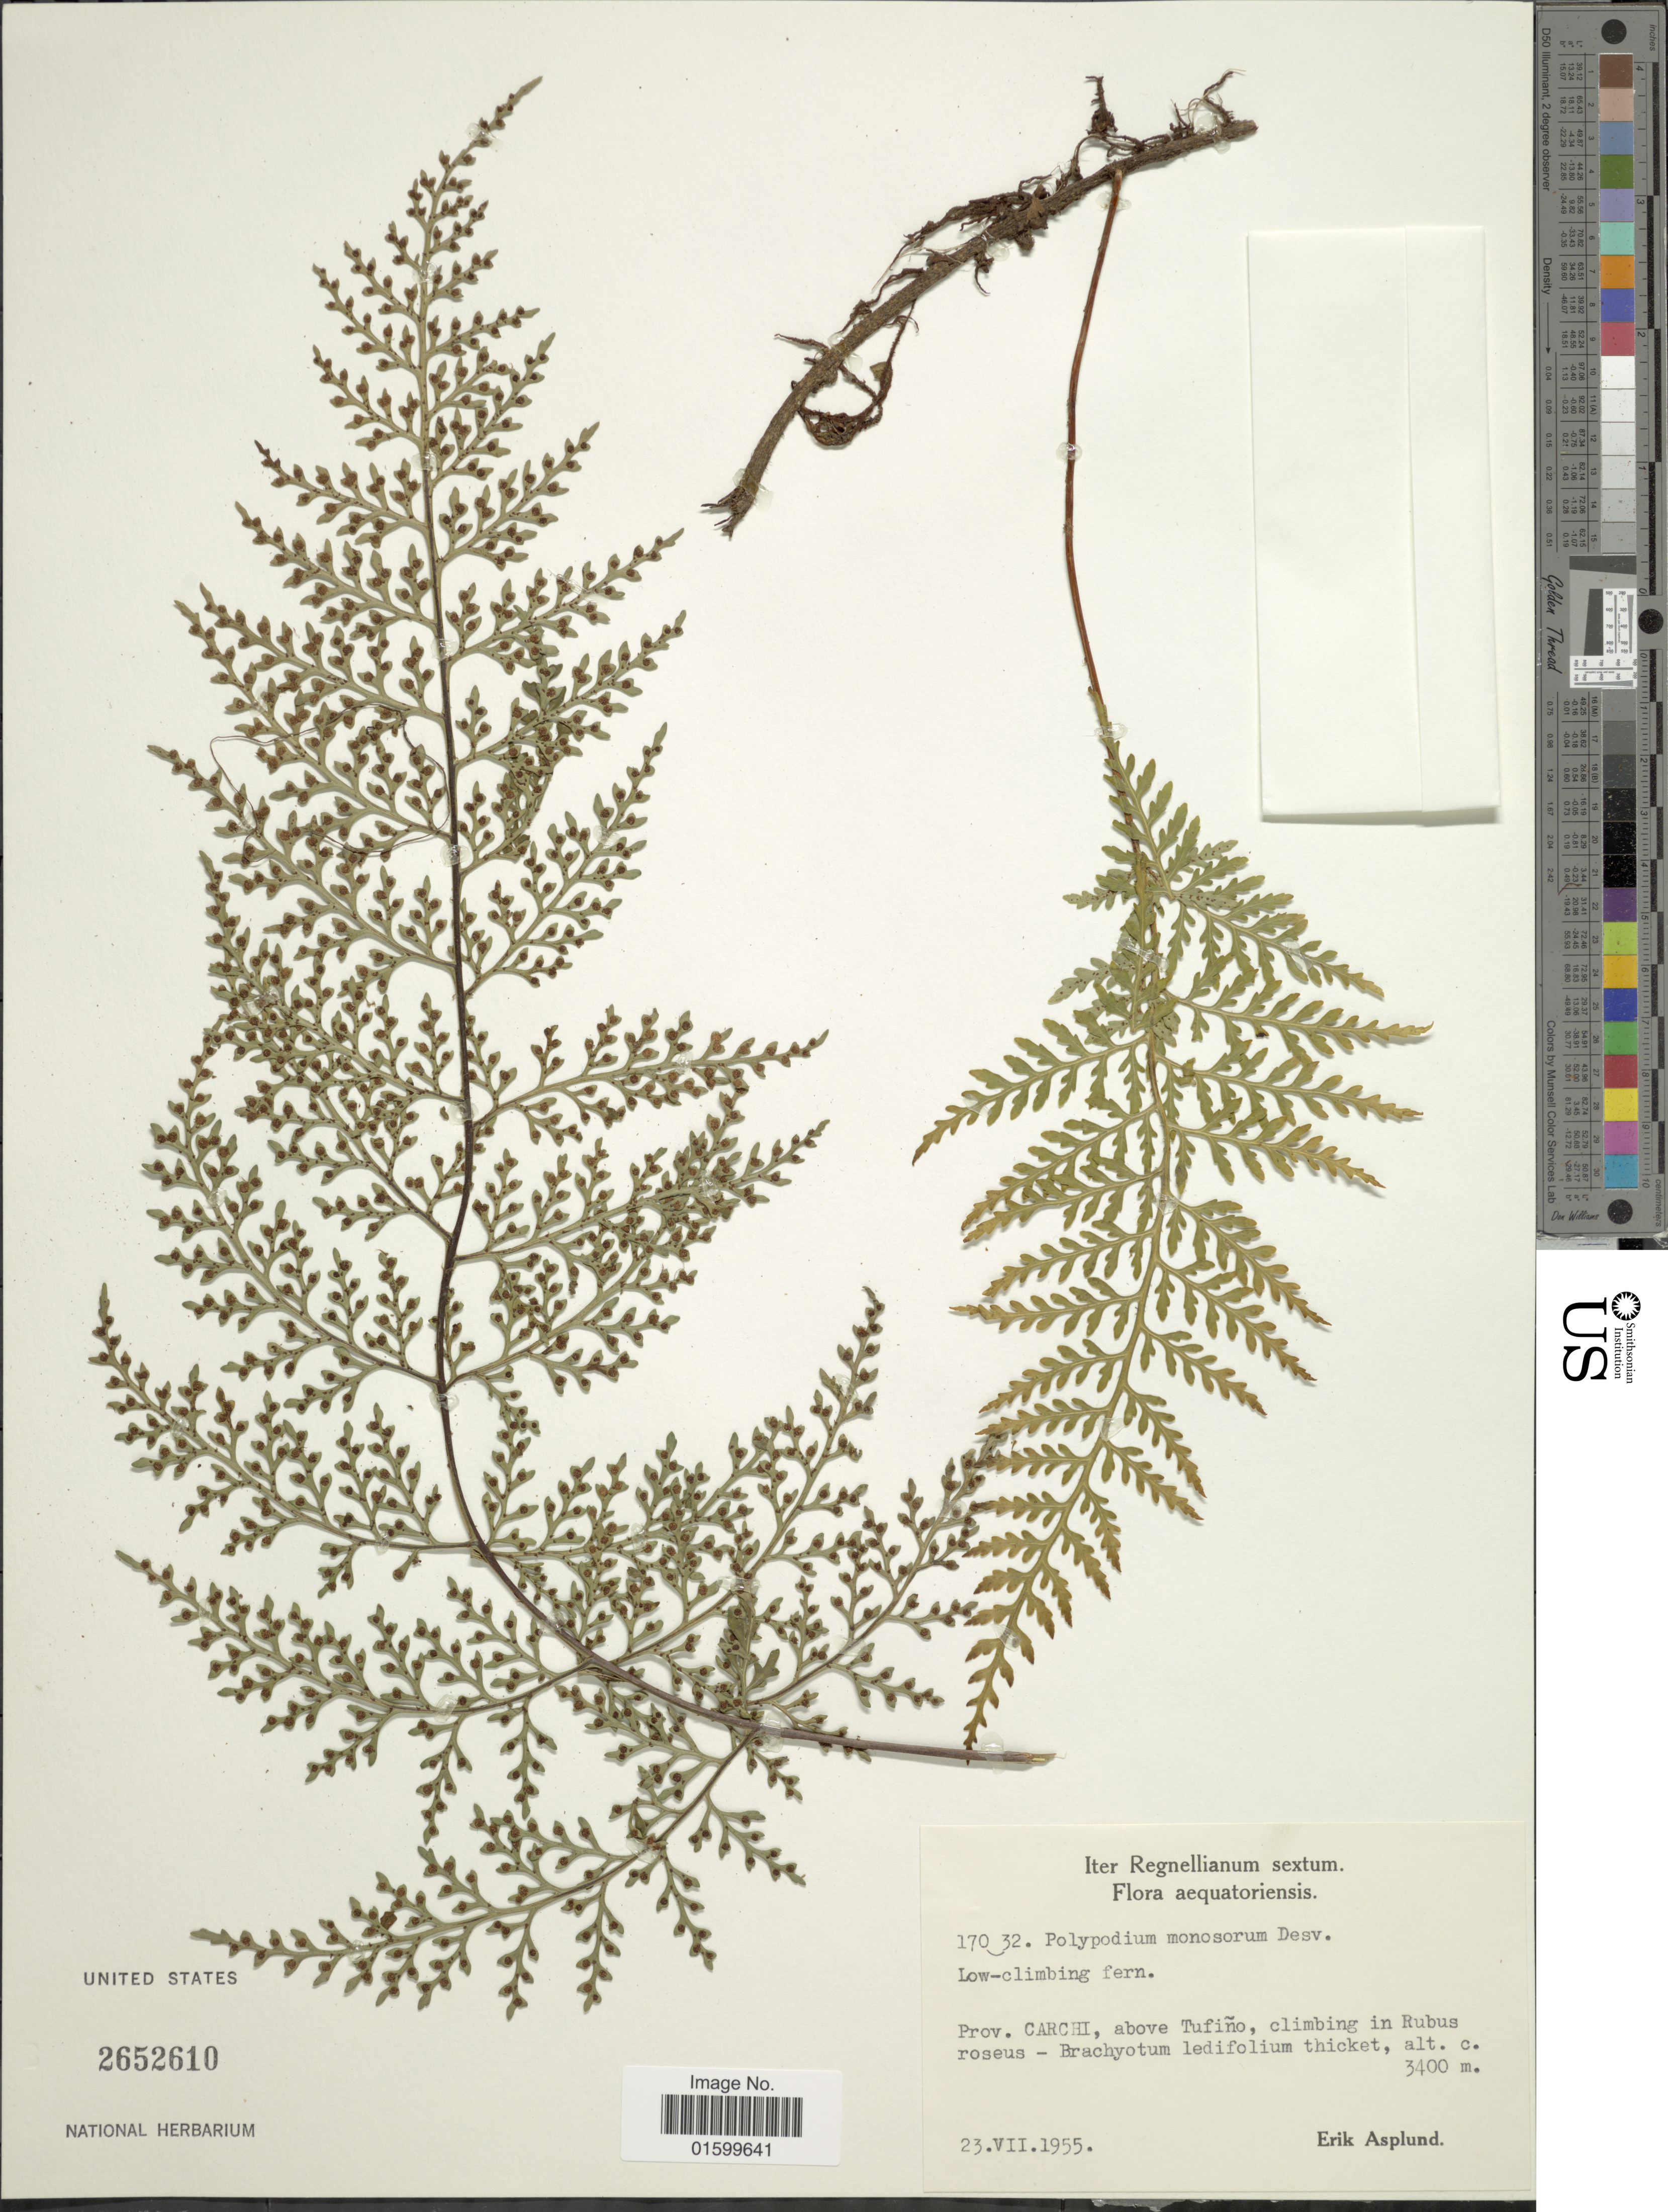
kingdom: Plantae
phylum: Tracheophyta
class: Polypodiopsida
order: Polypodiales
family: Polypodiaceae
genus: Pleopeltis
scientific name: Pleopeltis monosora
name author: (Desv.) A.R. Sm.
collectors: E. Asplund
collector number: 17032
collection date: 1955-07-23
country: Ecuador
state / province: Carchi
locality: Aequatoriensis, Prov. Carchi, above Tufino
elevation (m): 3400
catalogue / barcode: US 2652610